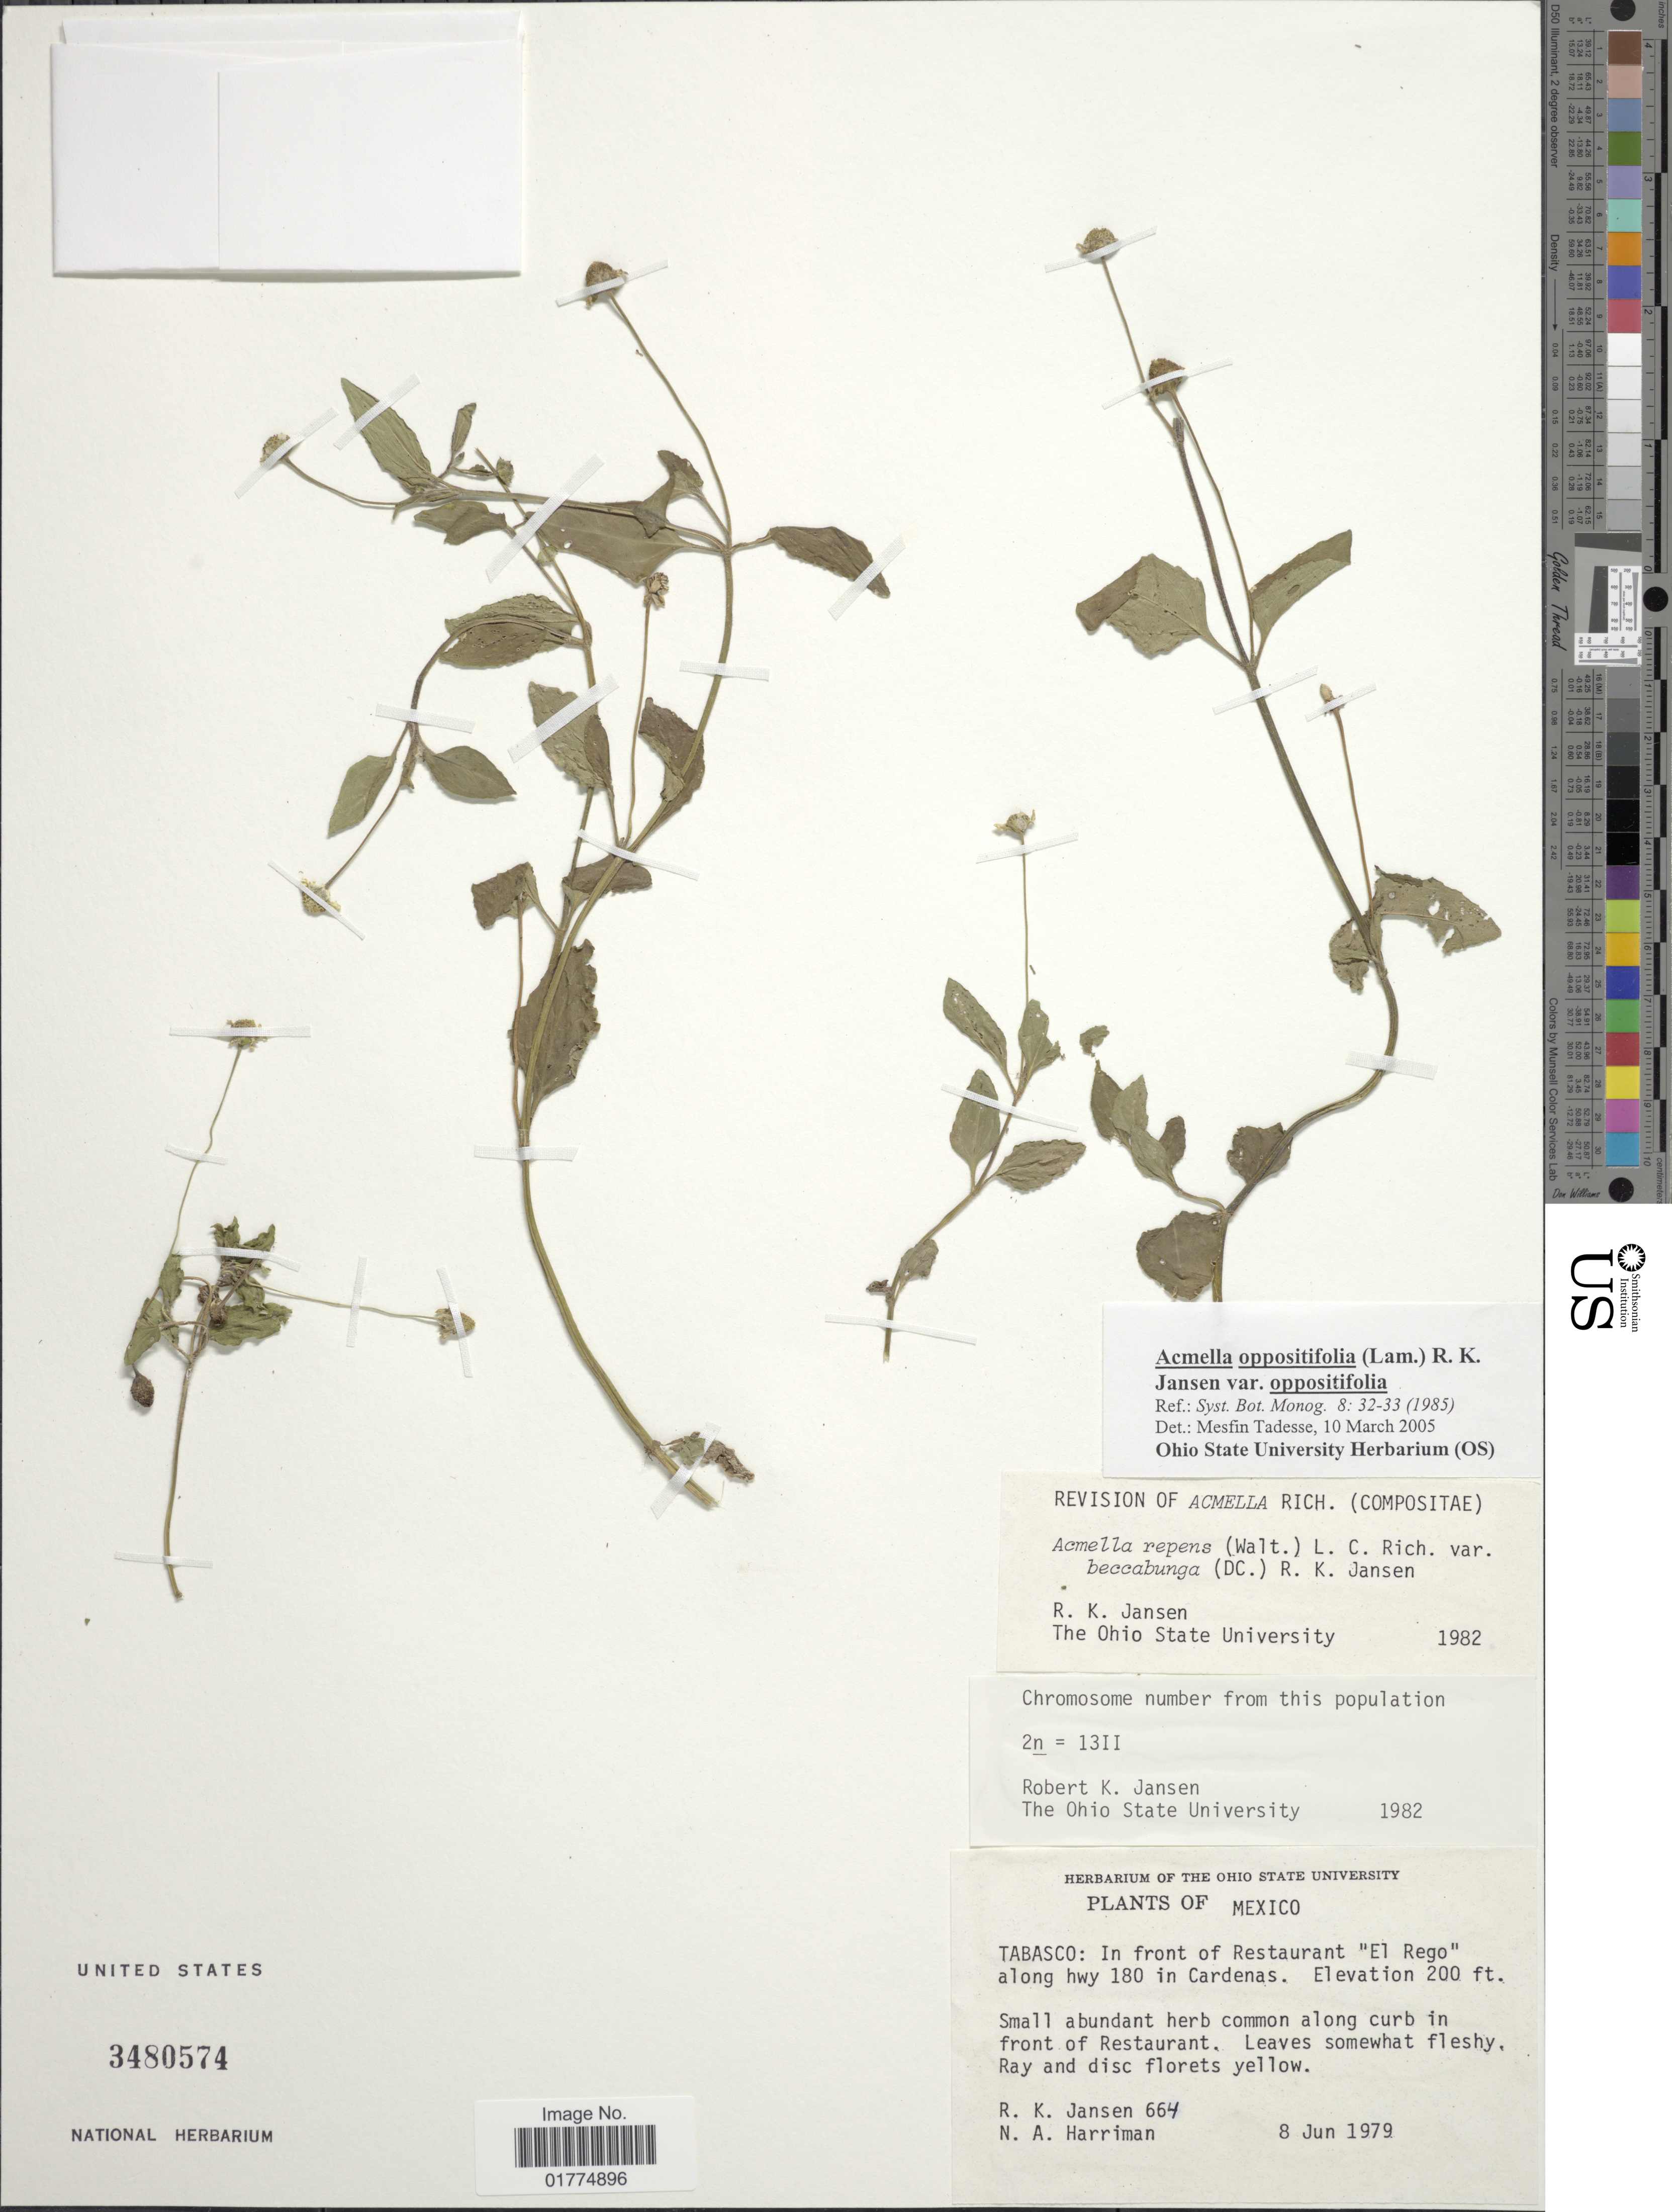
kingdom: Plantae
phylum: Tracheophyta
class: Magnoliopsida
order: Asterales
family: Asteraceae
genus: Acmella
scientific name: Acmella repens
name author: (Walter) Rich.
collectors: R. K. Jansen & N. A. Harriman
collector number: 664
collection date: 1979-06-08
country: Mexico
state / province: Tabasco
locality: Tabasco: In front of Restaurant "El Rego" along hwy 180 in Cardenas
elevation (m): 61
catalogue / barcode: US 3480574